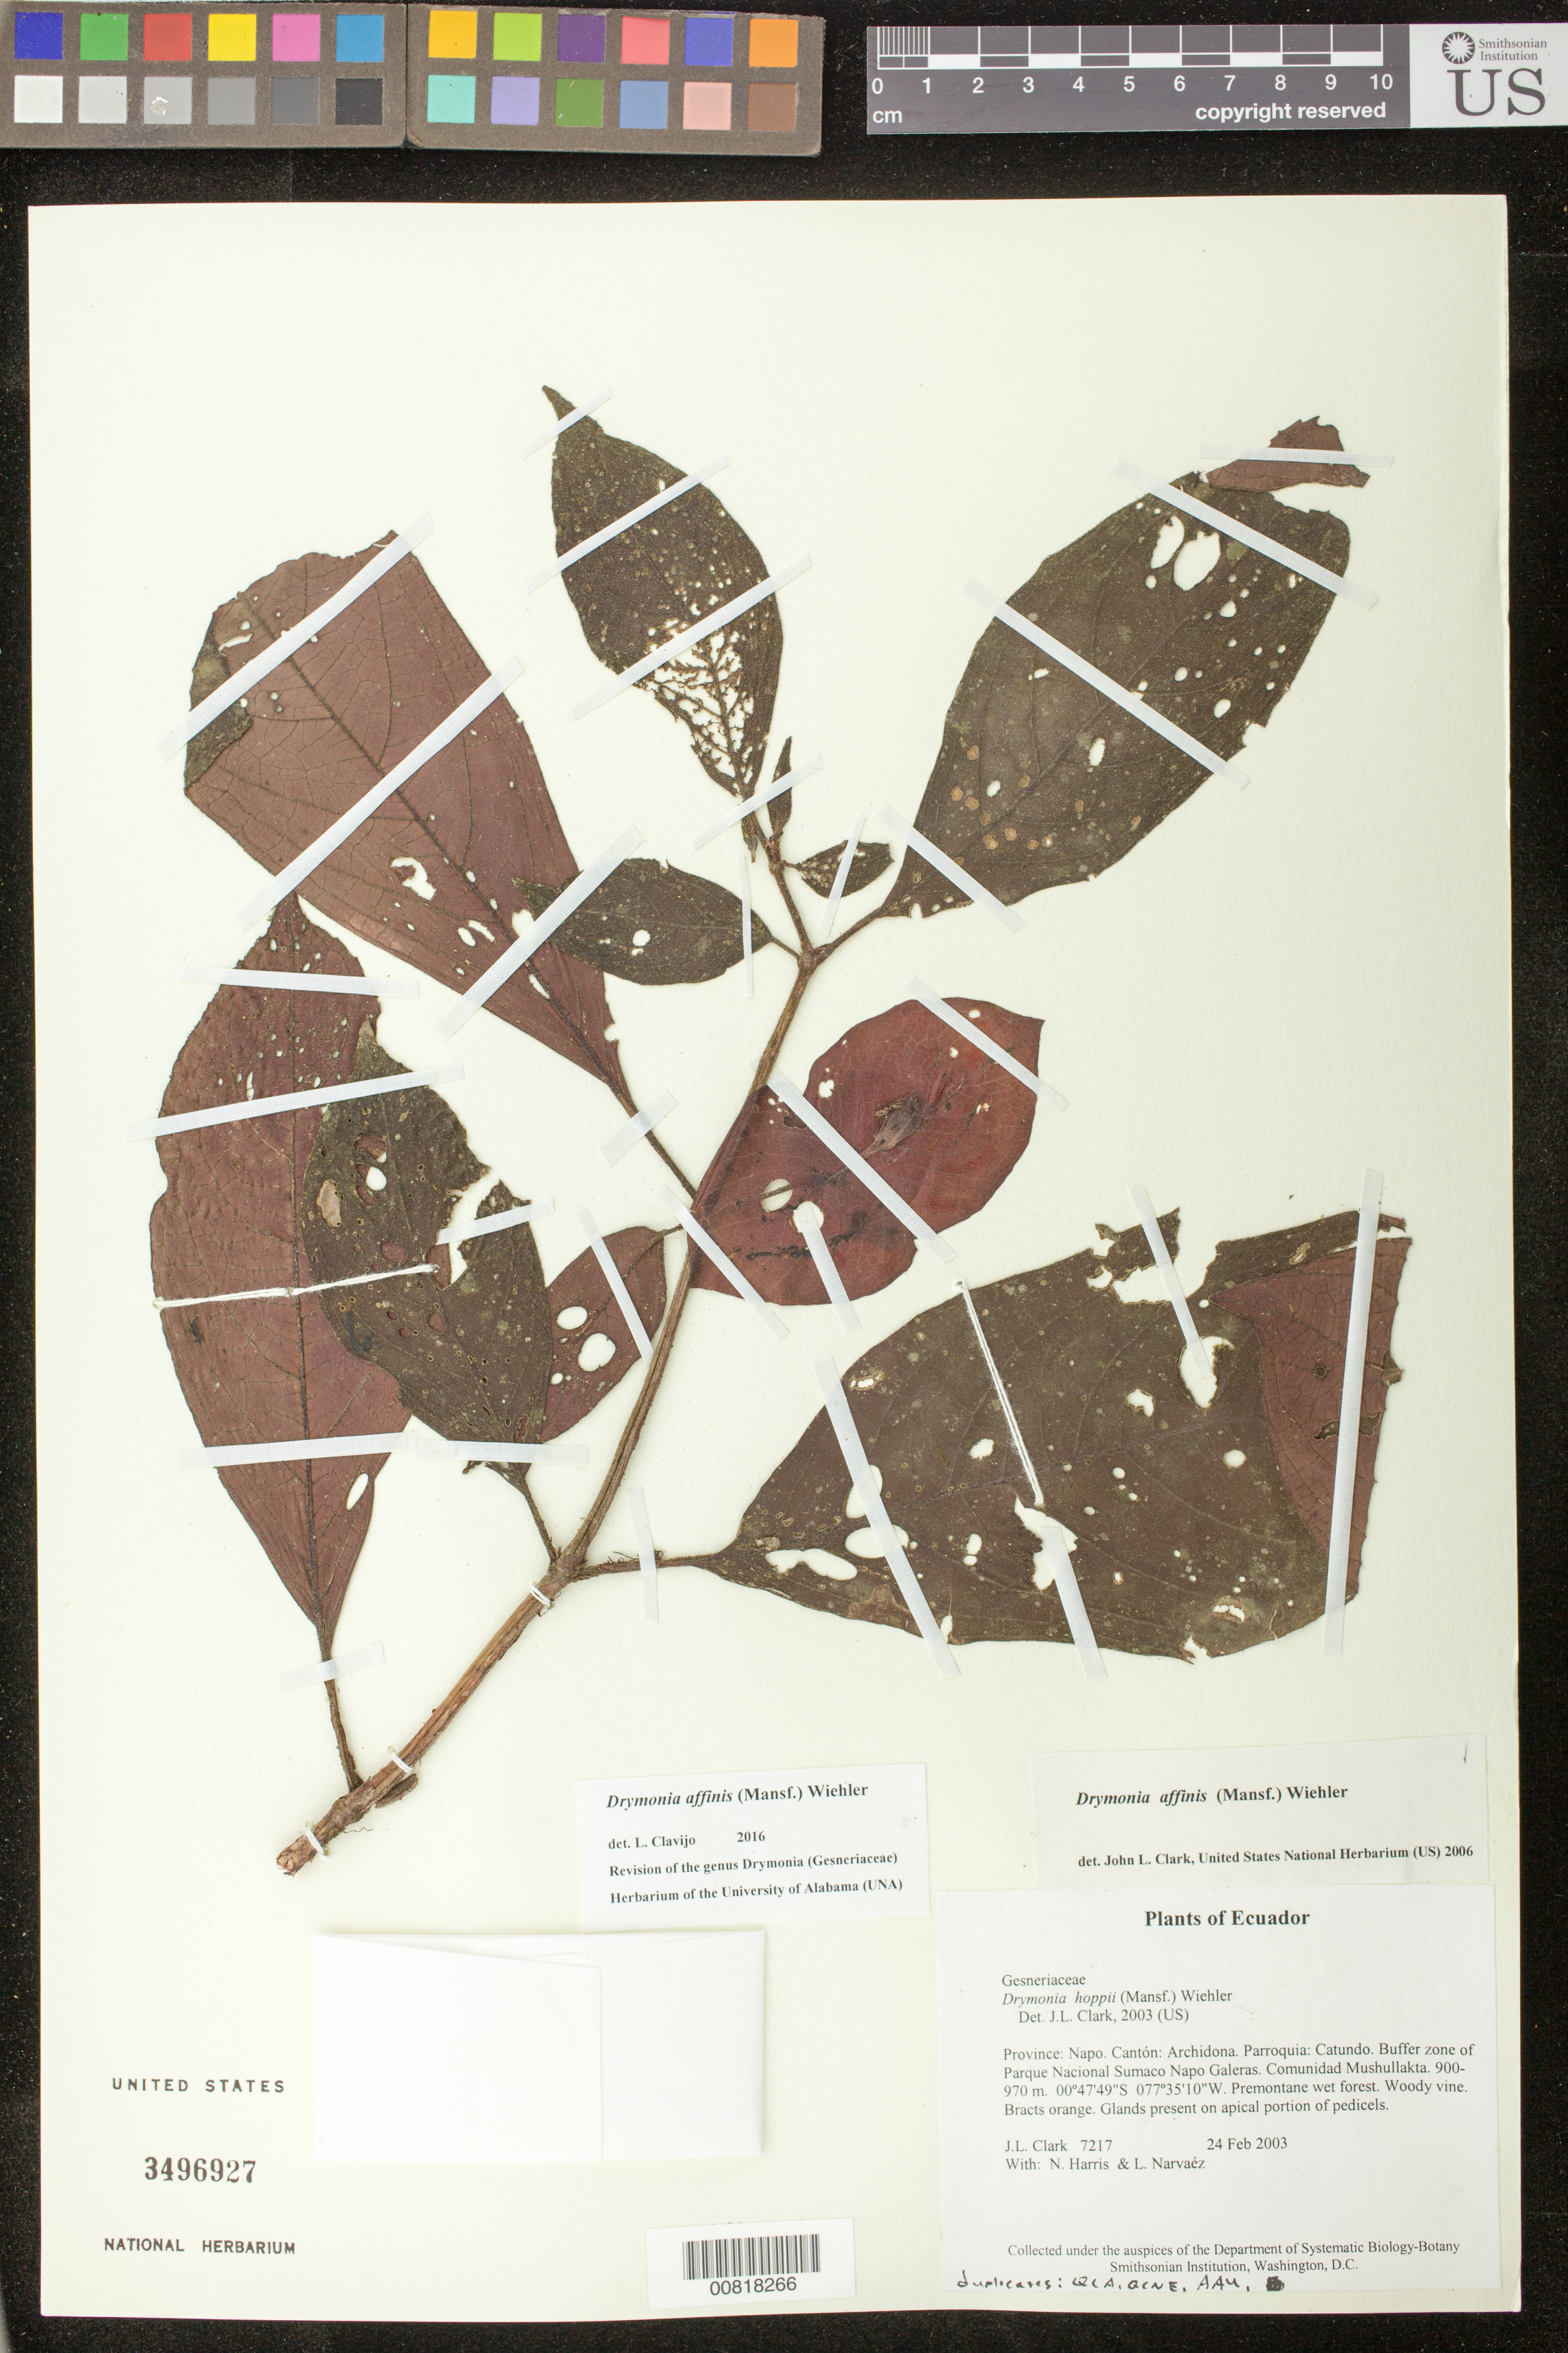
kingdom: Plantae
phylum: Tracheophyta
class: Magnoliopsida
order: Lamiales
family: Gesneriaceae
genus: Drymonia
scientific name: Drymonia affinis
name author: (Mansf.) Wiehler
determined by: Clark, J. L., (SEL), The Marie Selby Botanical Garden (UNITED STATES)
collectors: J. L. Clark, N. Harris & L. Narvaéz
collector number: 7217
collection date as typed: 24 Feb 2003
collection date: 2003-02-24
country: Ecuador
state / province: Napo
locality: Archidona. Parroquia: Catundo. Buffer zone of Parque Nacional Sumaco Napo Galeras. Comunidad Mushullakta.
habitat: Premontane wet forest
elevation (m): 900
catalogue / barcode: US 3496927